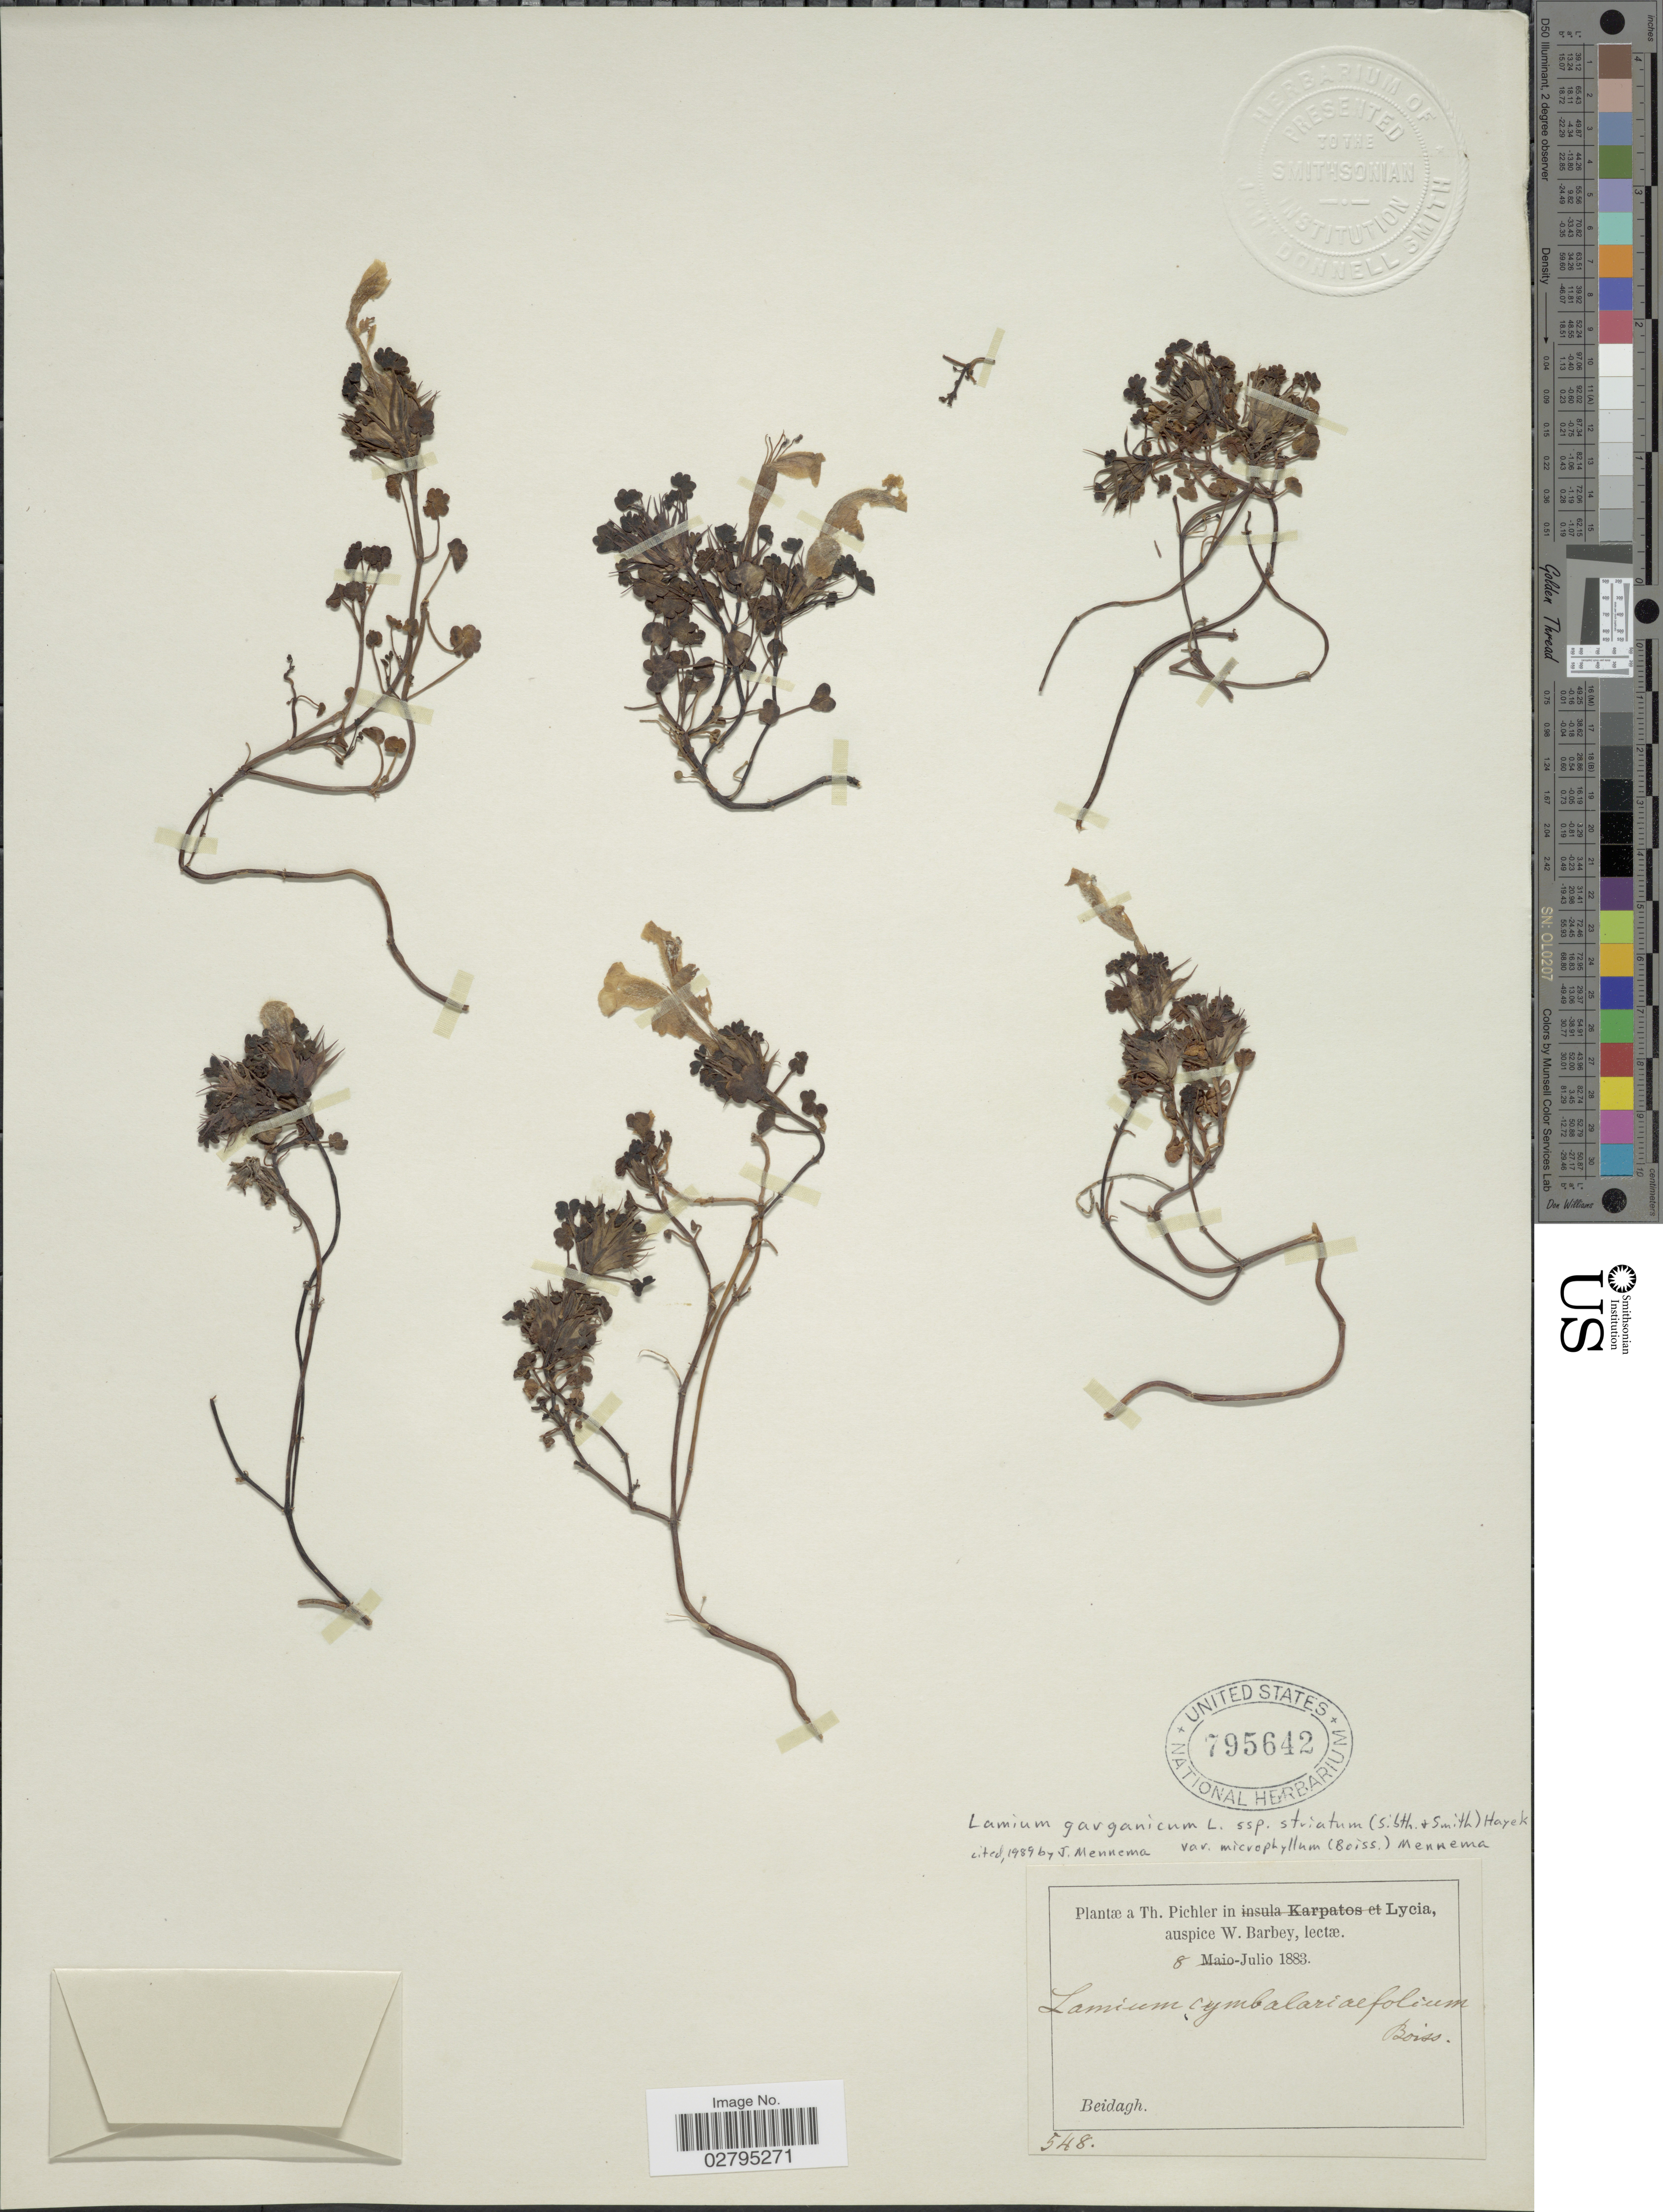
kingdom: Plantae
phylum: Tracheophyta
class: Magnoliopsida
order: Lamiales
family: Lamiaceae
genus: Lamium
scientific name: Lamium garganicum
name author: L.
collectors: T. Pichler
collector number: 548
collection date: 1883-07-08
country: Turkey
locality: Lycia, Beidagh.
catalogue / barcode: US 795642